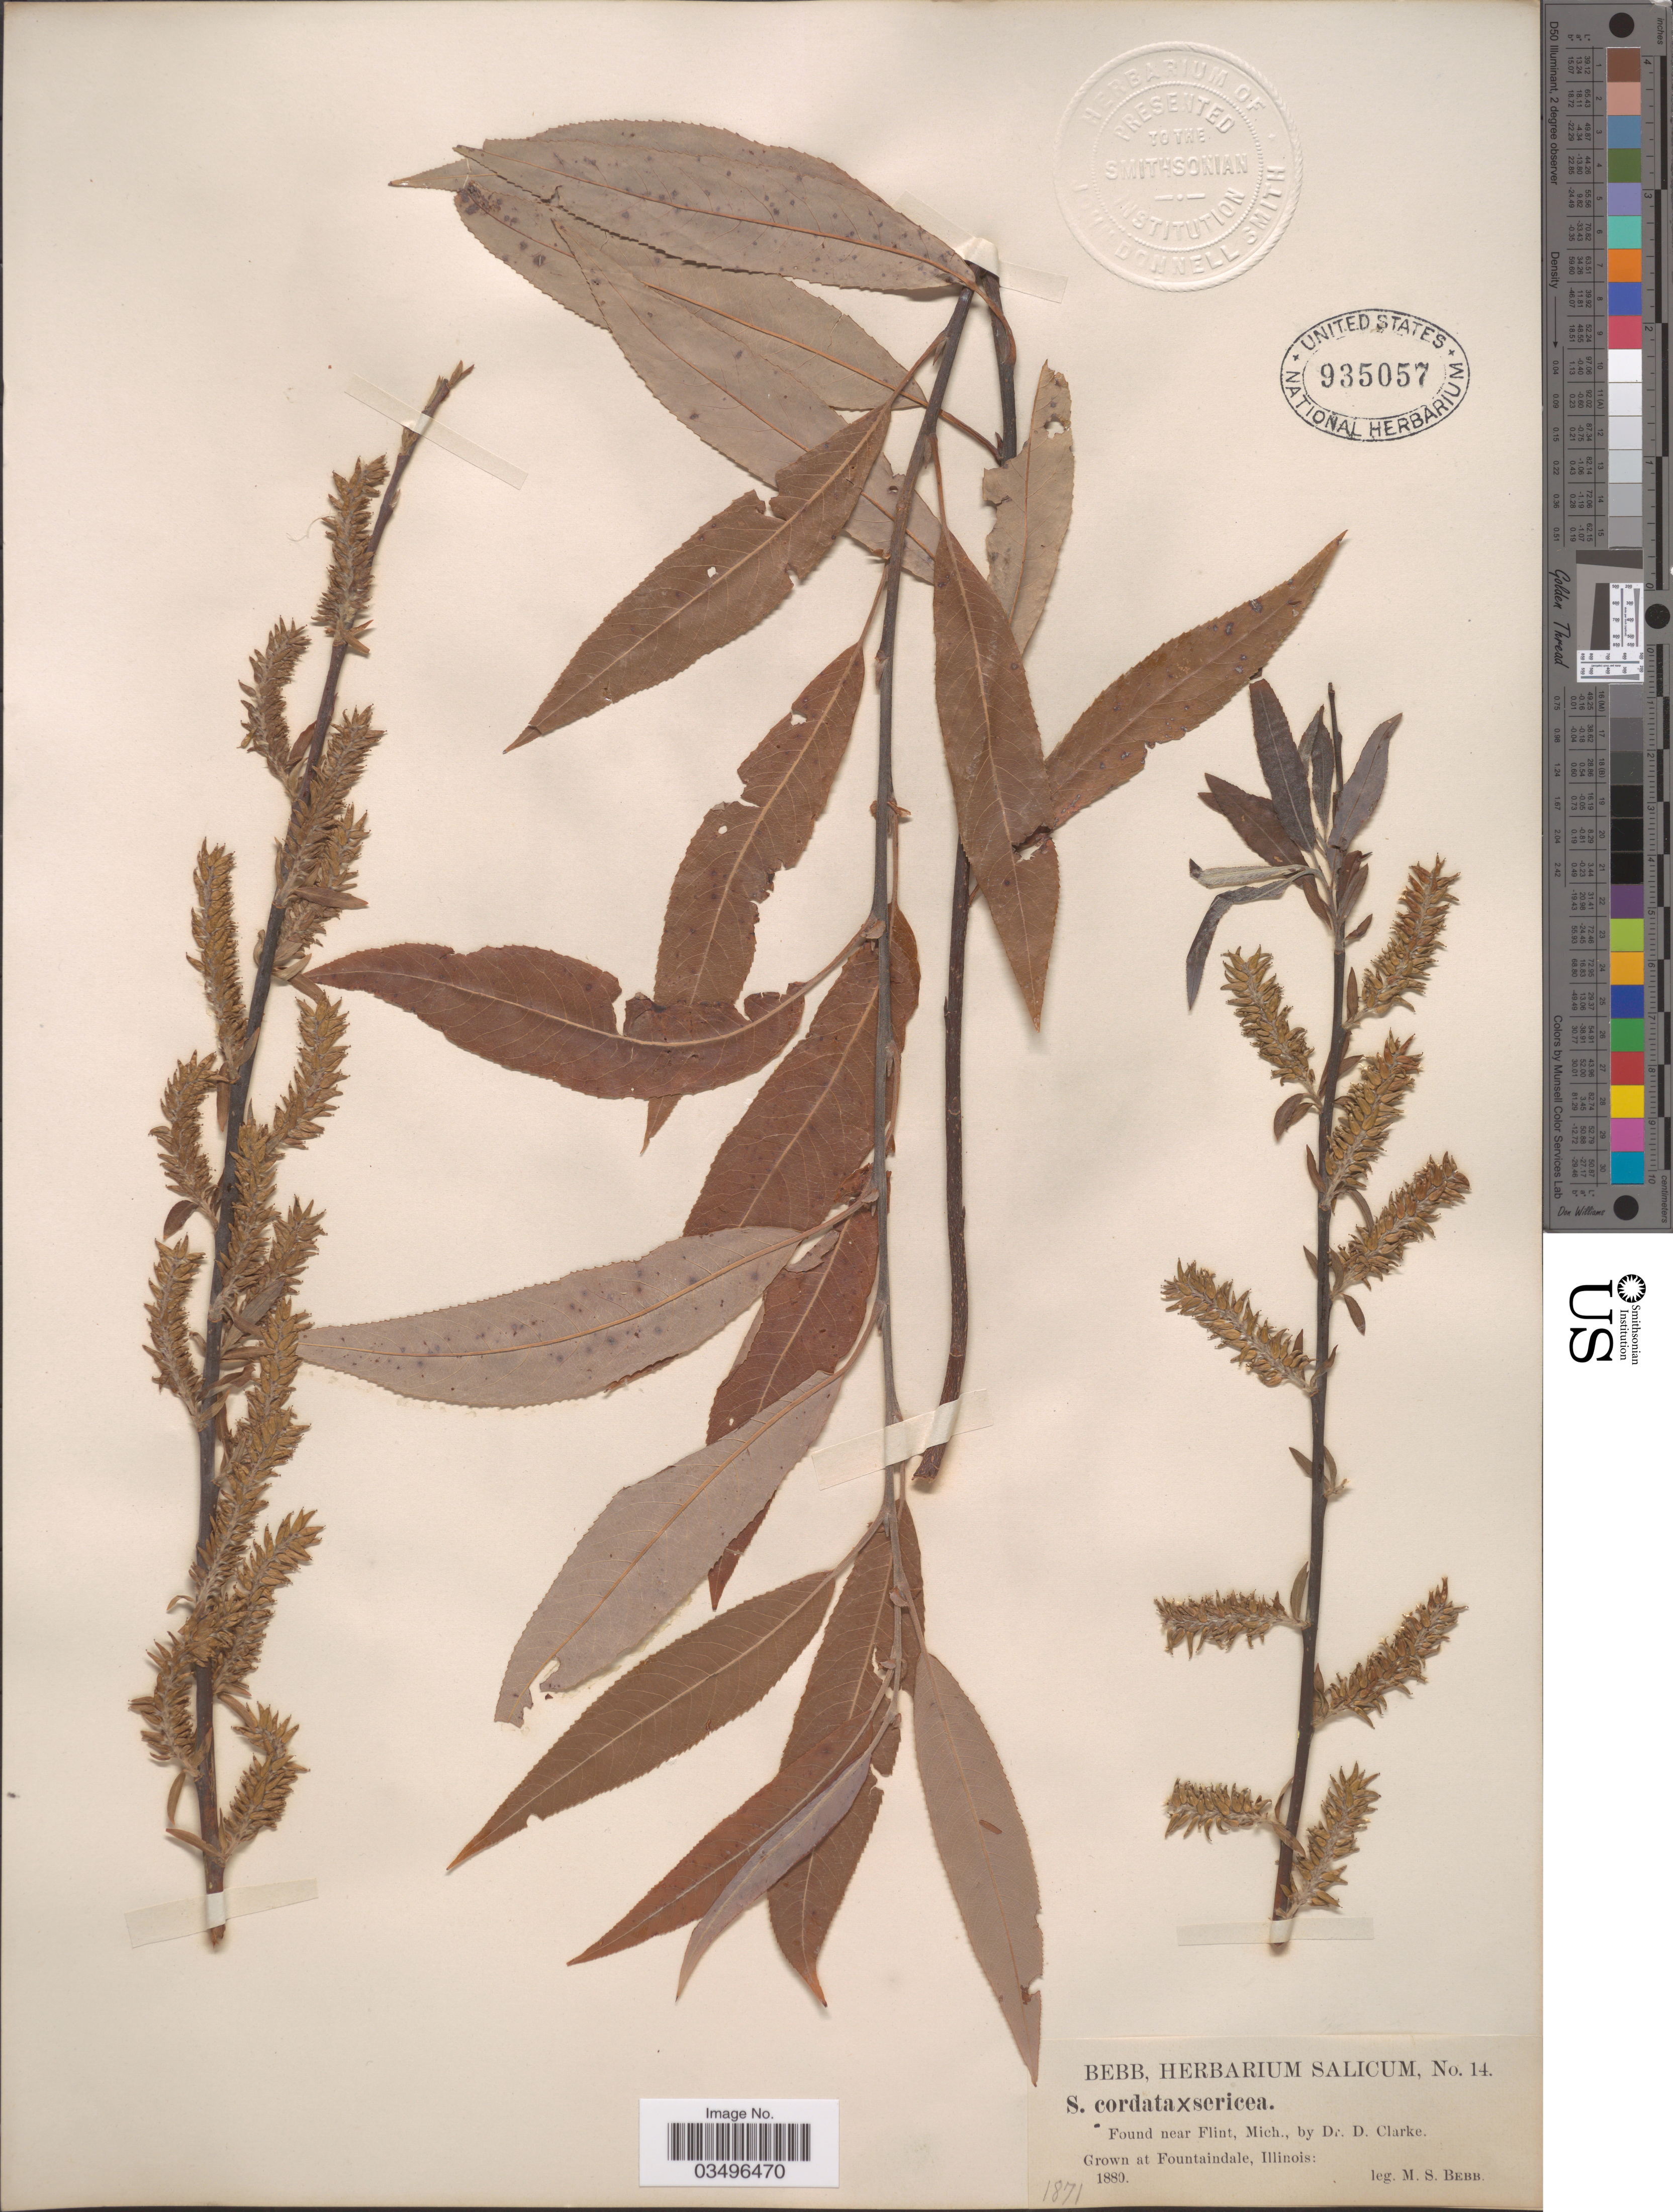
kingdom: Plantae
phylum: Tracheophyta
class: Magnoliopsida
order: Malpighiales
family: Salicaceae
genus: Salix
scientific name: Salix cordata x S. sericea Marshall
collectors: M. Bebb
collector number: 14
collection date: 1880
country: United States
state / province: Illinois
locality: Grown at Fountaindale.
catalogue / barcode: US 935057